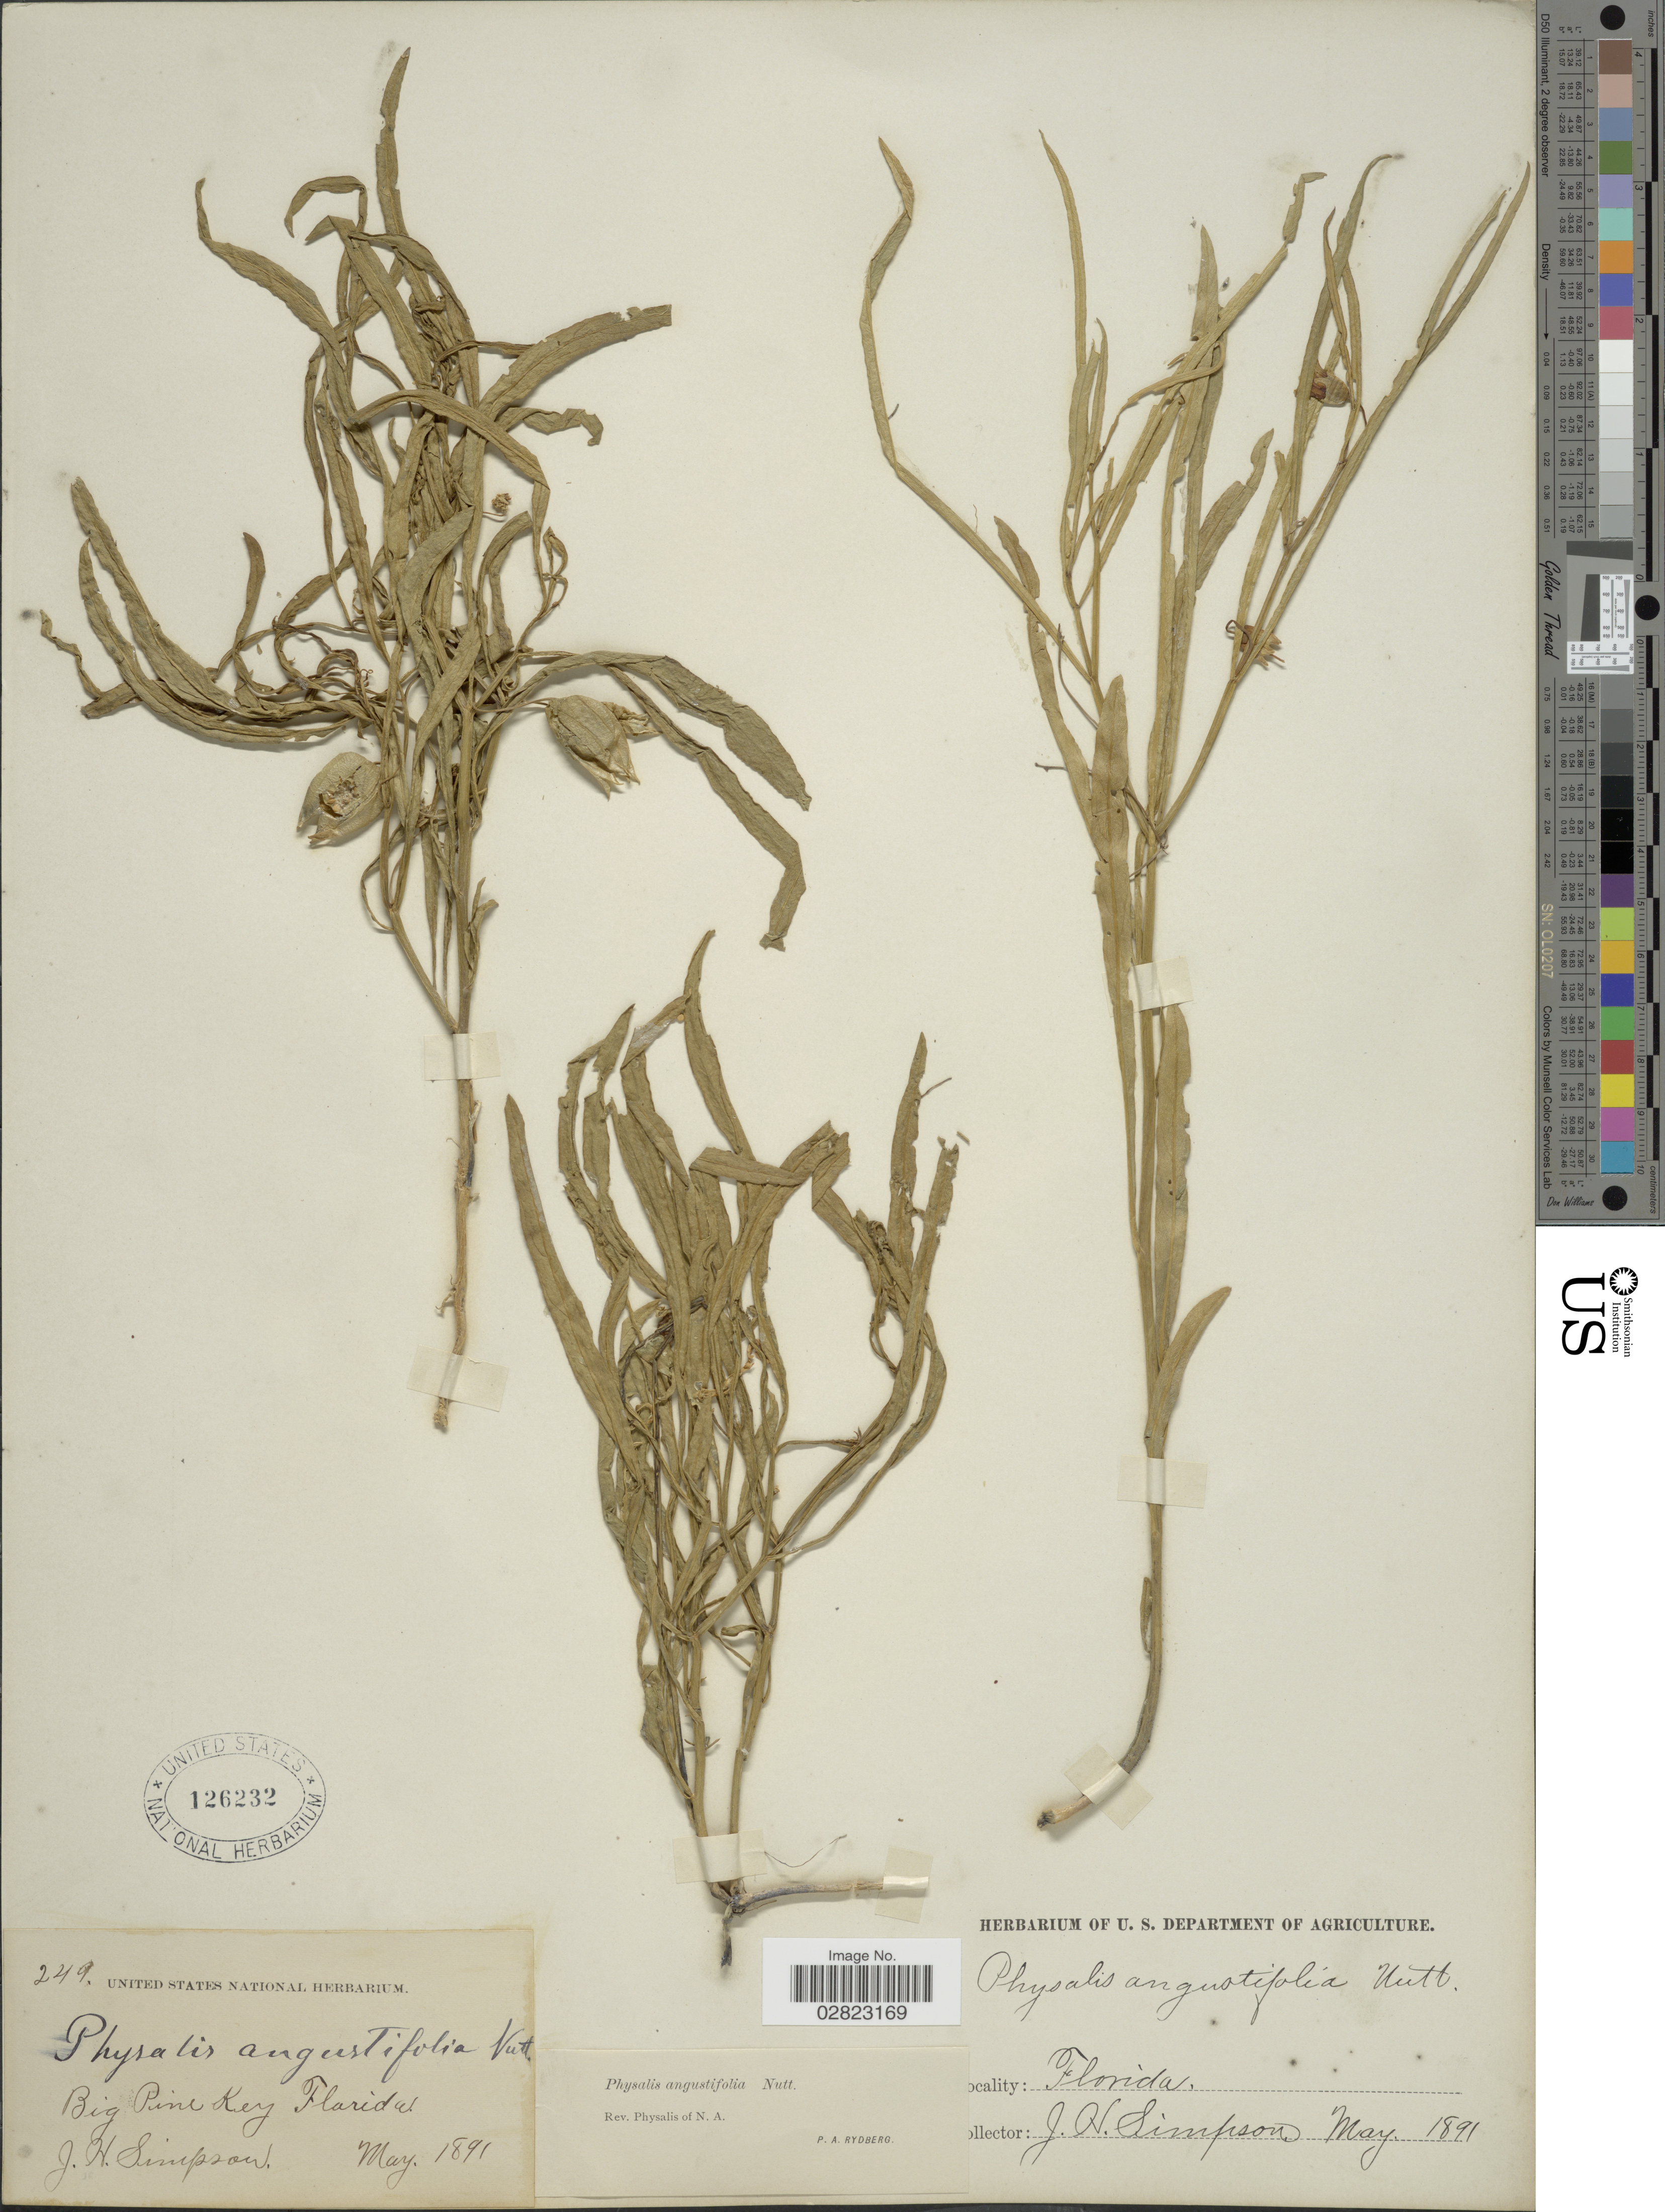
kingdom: Plantae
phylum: Tracheophyta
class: Magnoliopsida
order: Solanales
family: Solanaceae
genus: Physalis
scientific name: Physalis angustifolia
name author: Nutt.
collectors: J. H. Simpson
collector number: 249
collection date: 1891-05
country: United States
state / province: Florida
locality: Big Pine Key.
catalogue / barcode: US 126232